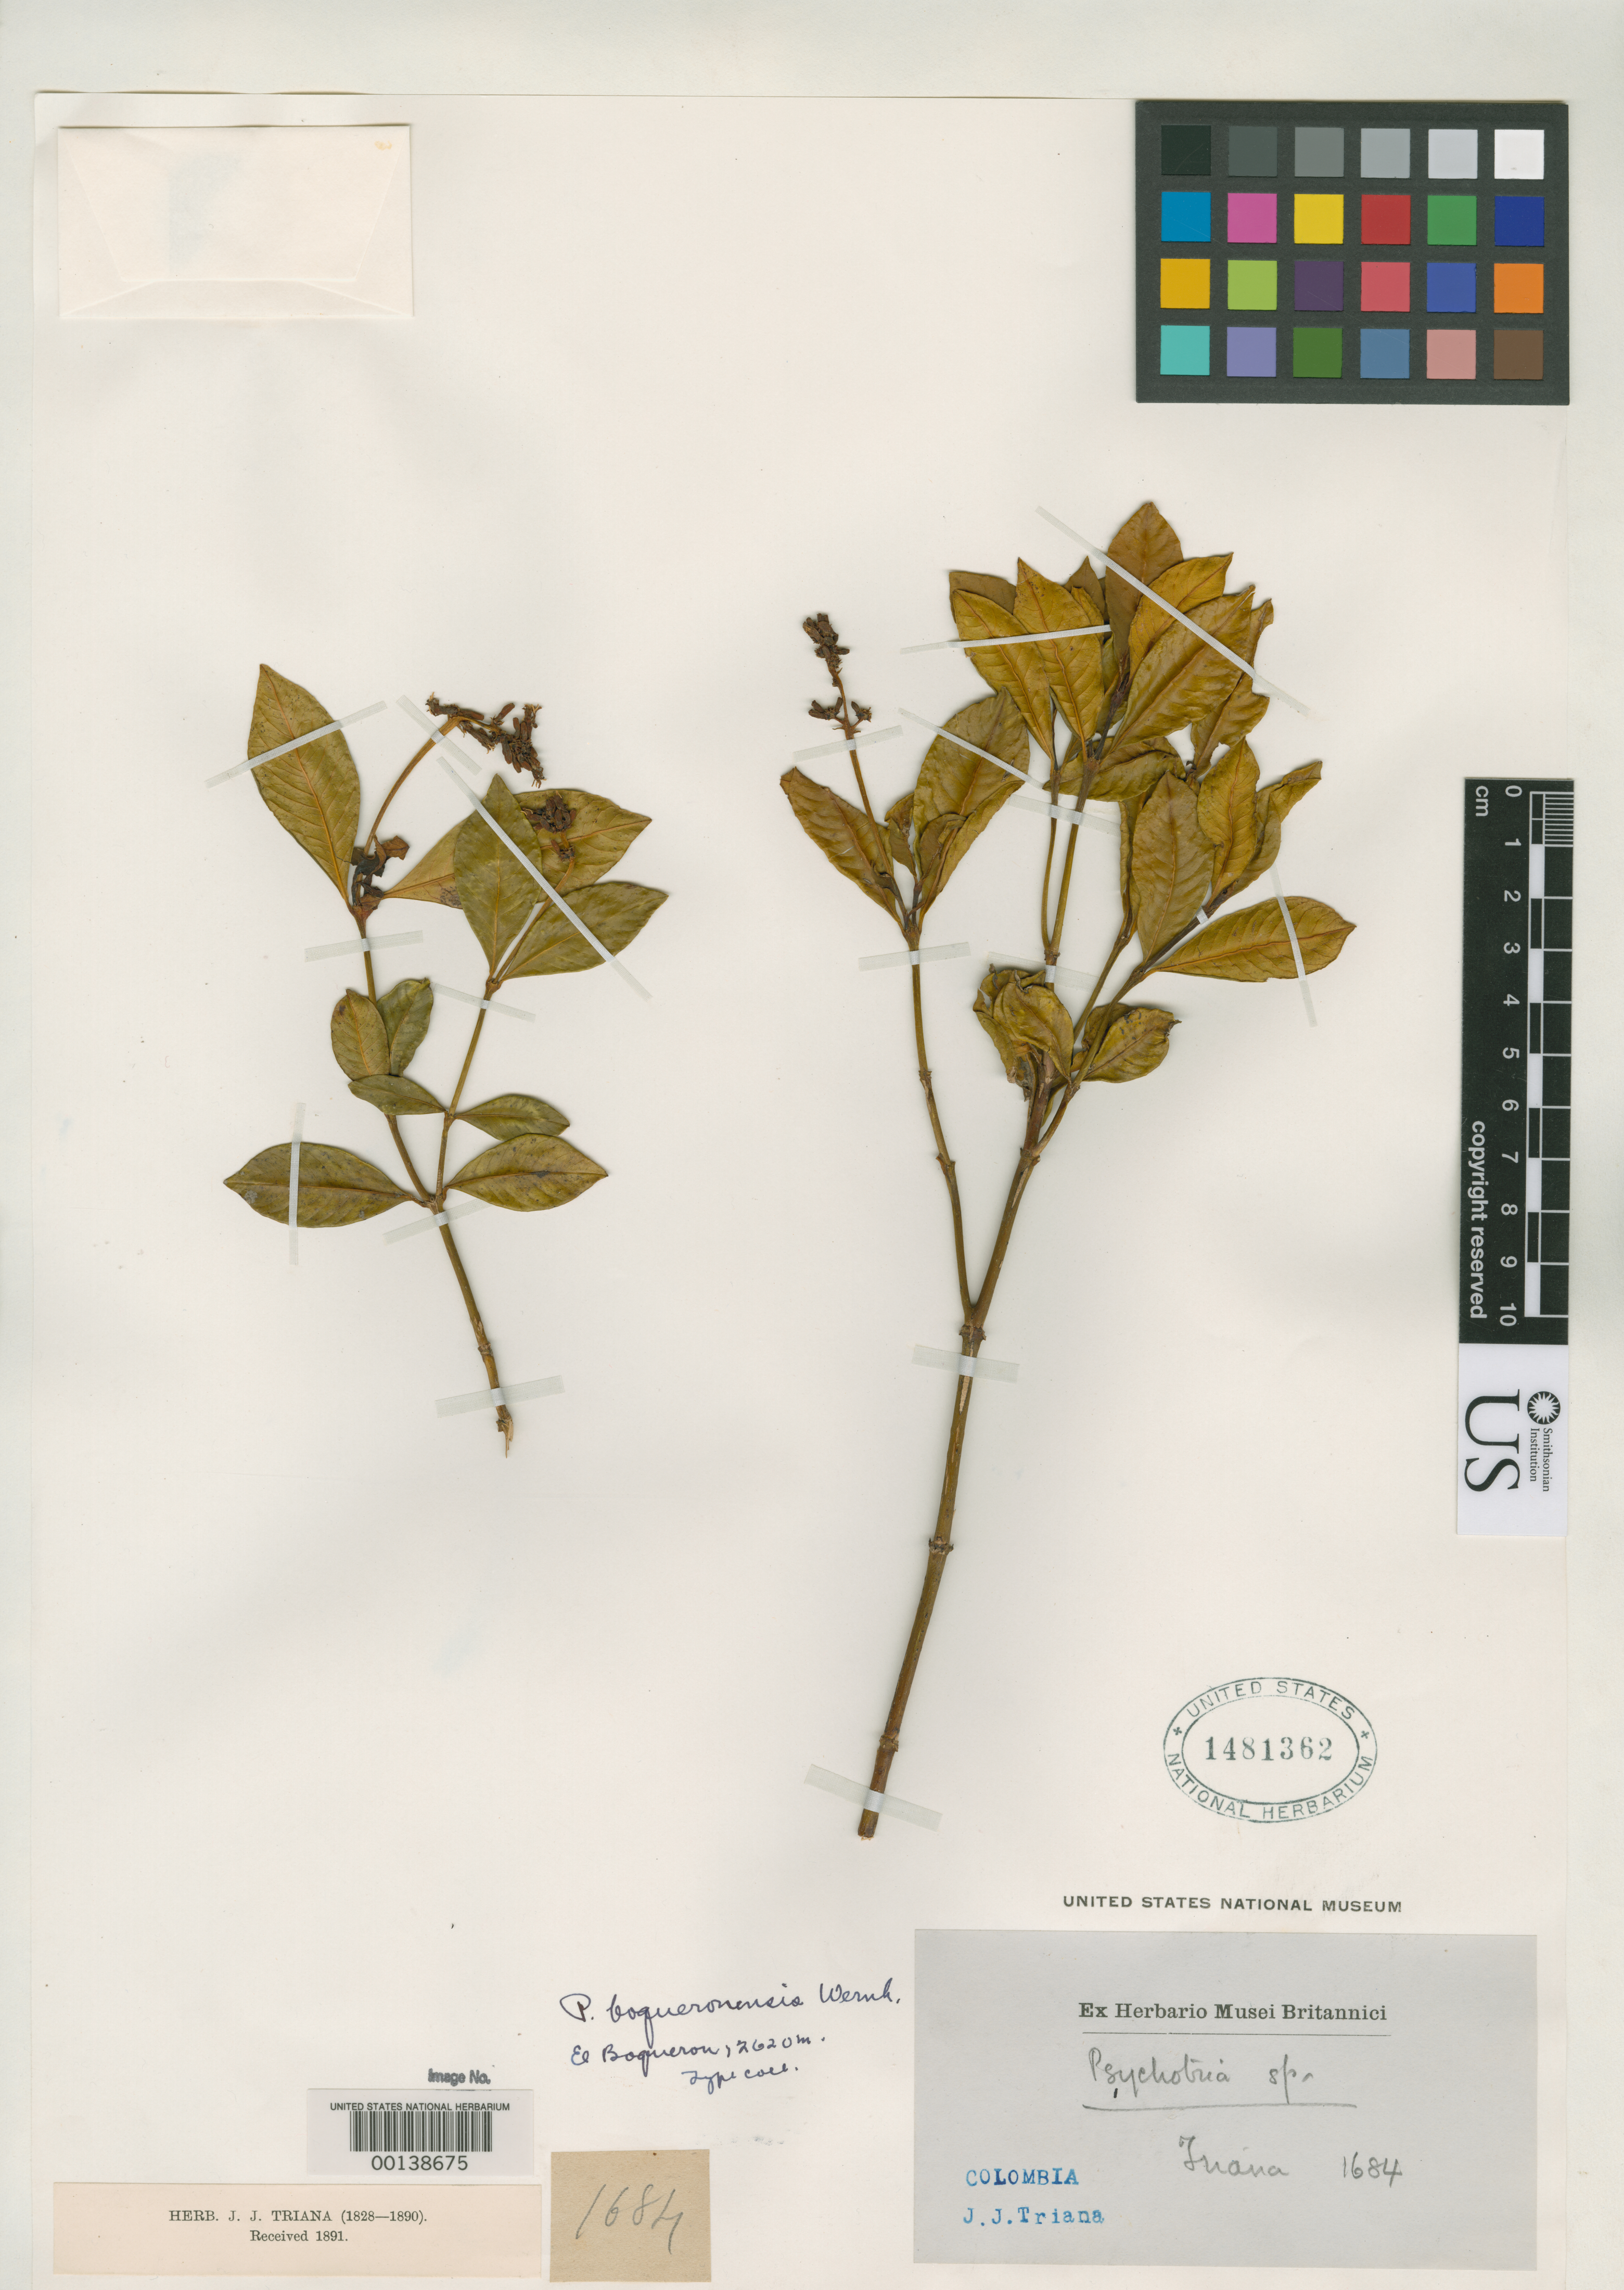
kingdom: Plantae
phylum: Tracheophyta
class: Magnoliopsida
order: Gentianales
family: Rubiaceae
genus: Psychotria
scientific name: Psychotria boqueronensis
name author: Wernham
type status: Isosyntype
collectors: J. J. Triana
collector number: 1684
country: Colombia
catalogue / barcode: US 1481362